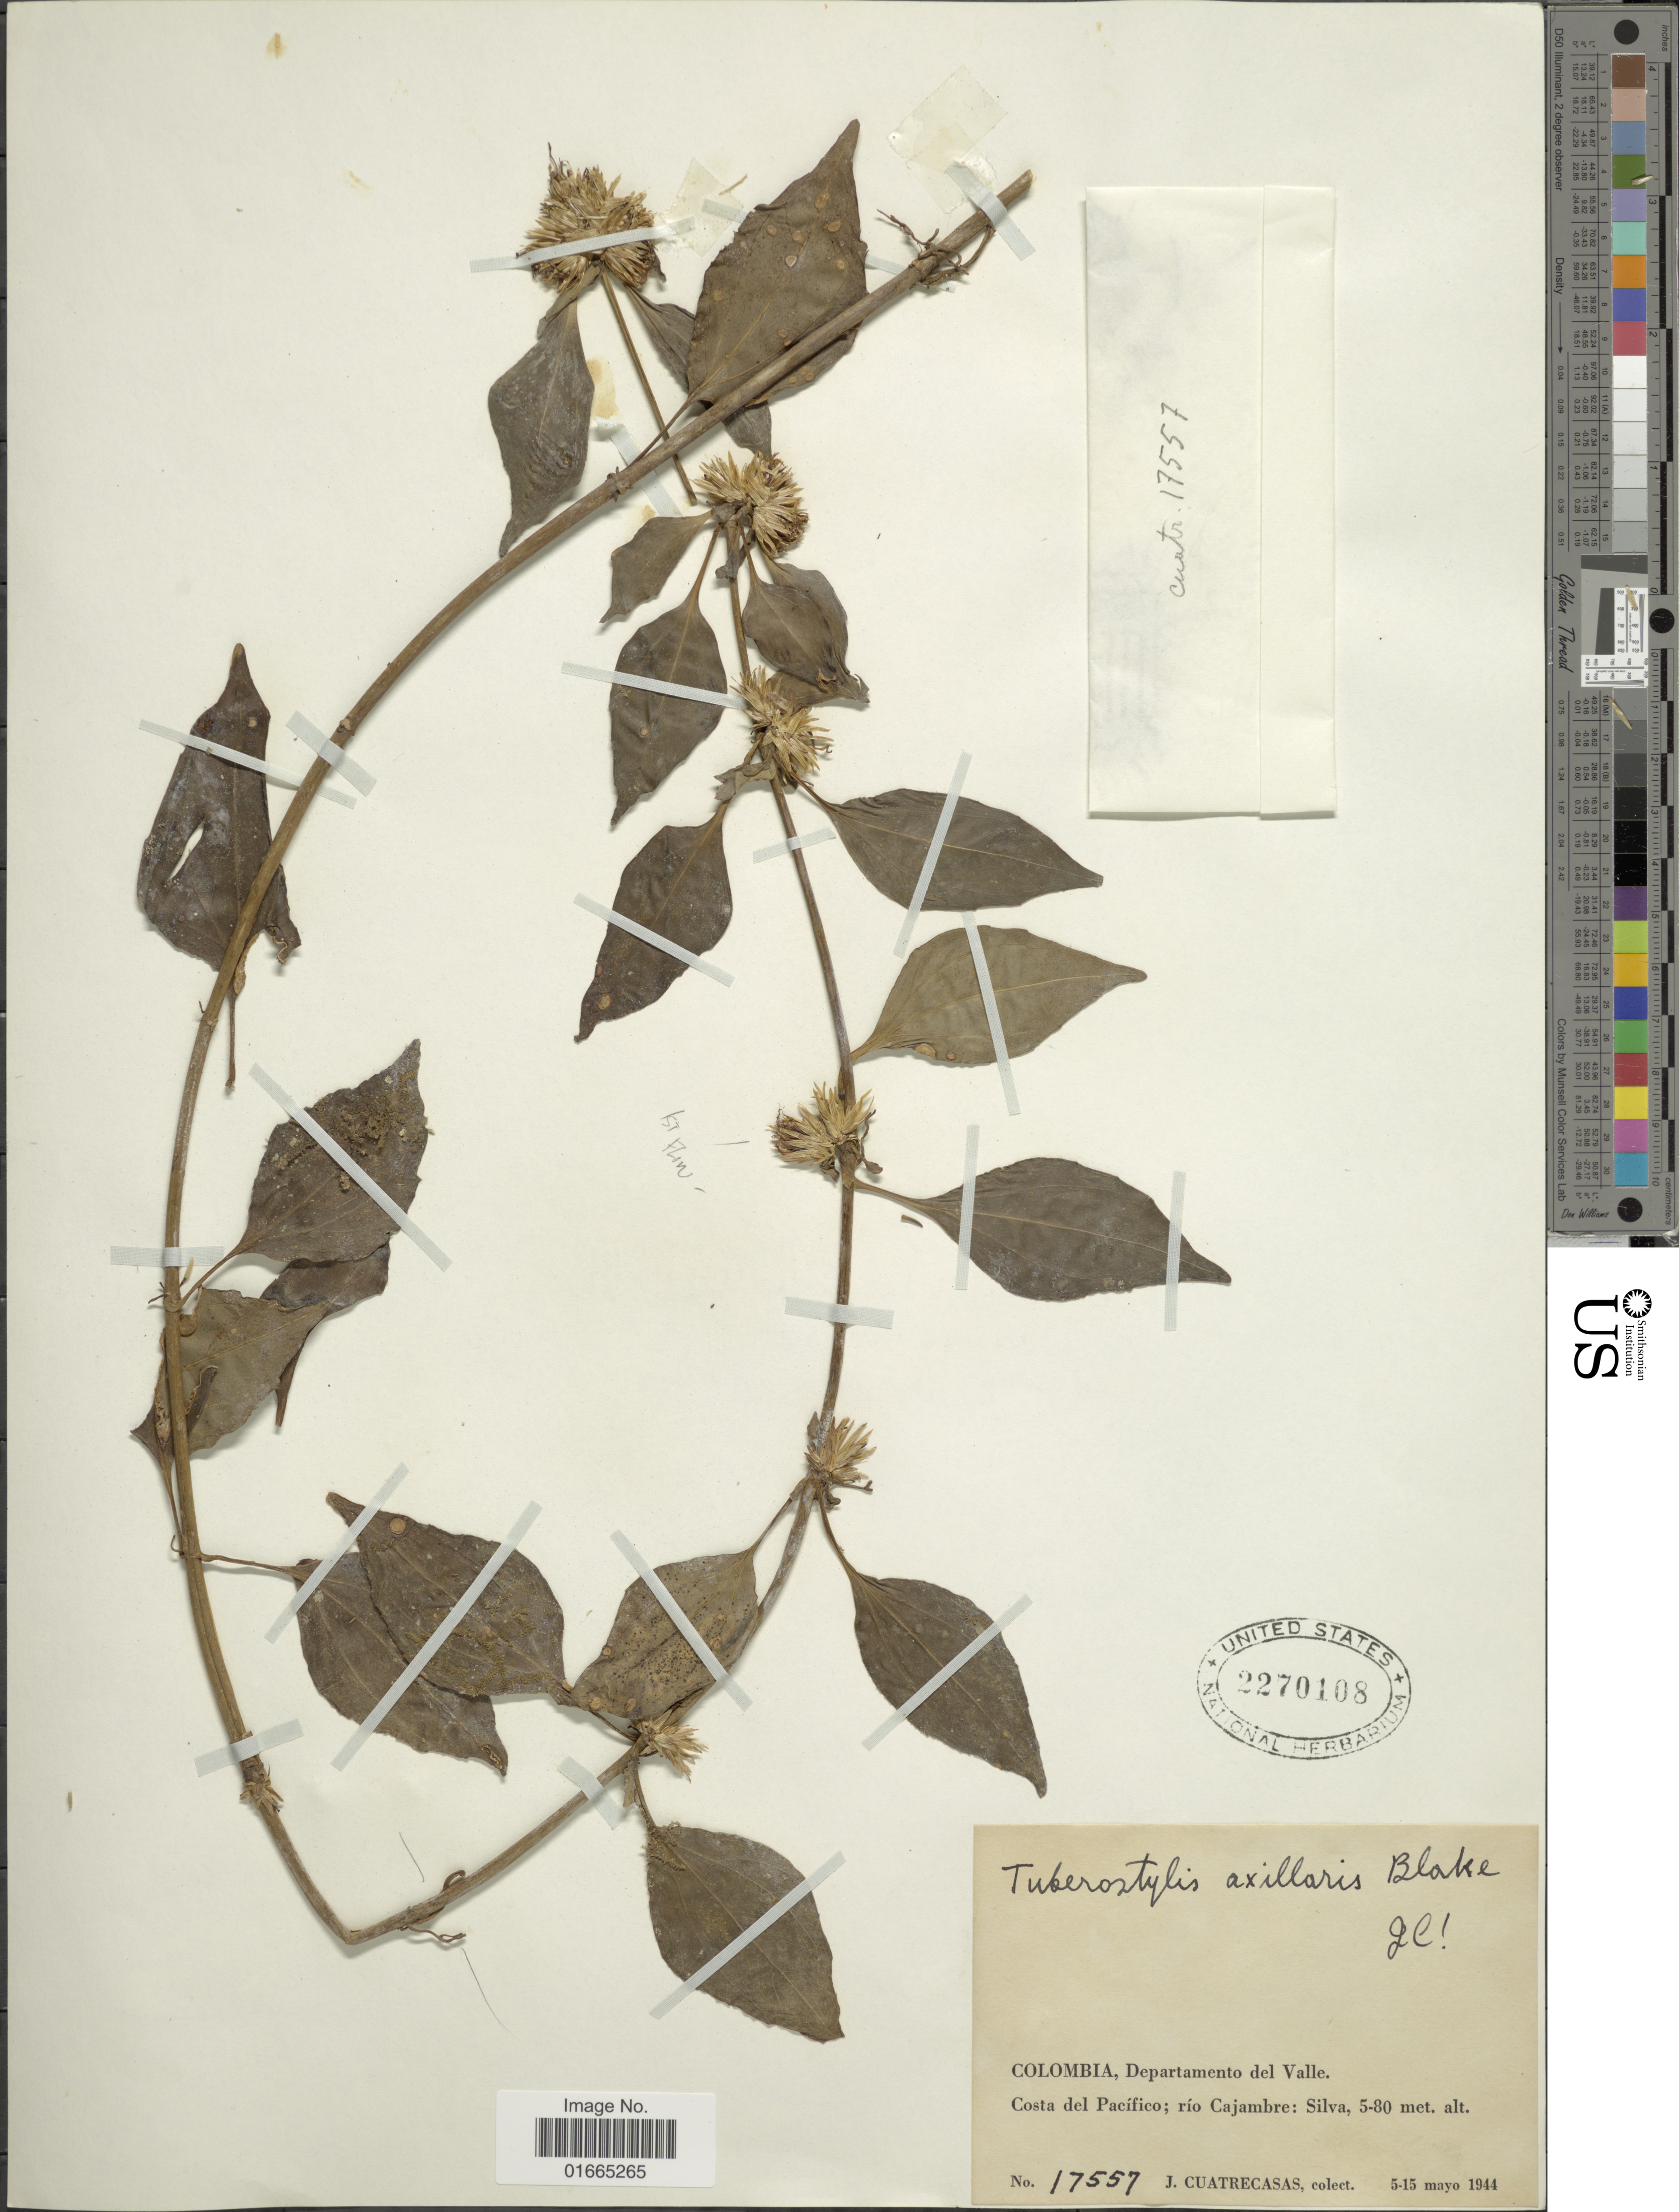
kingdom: Plantae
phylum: Tracheophyta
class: Magnoliopsida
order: Asterales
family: Asteraceae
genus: Tuberostylis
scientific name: Tuberostylis axillaris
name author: S.F. Blake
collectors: J. Cuatrecasas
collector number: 17557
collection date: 1944-05-05/1944-05-15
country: Colombia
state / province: Valle del Cauca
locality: Colombia, Departamento del Valle. Costa del Pacífico; río Cajambre: Silva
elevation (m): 5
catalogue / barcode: US 2270108